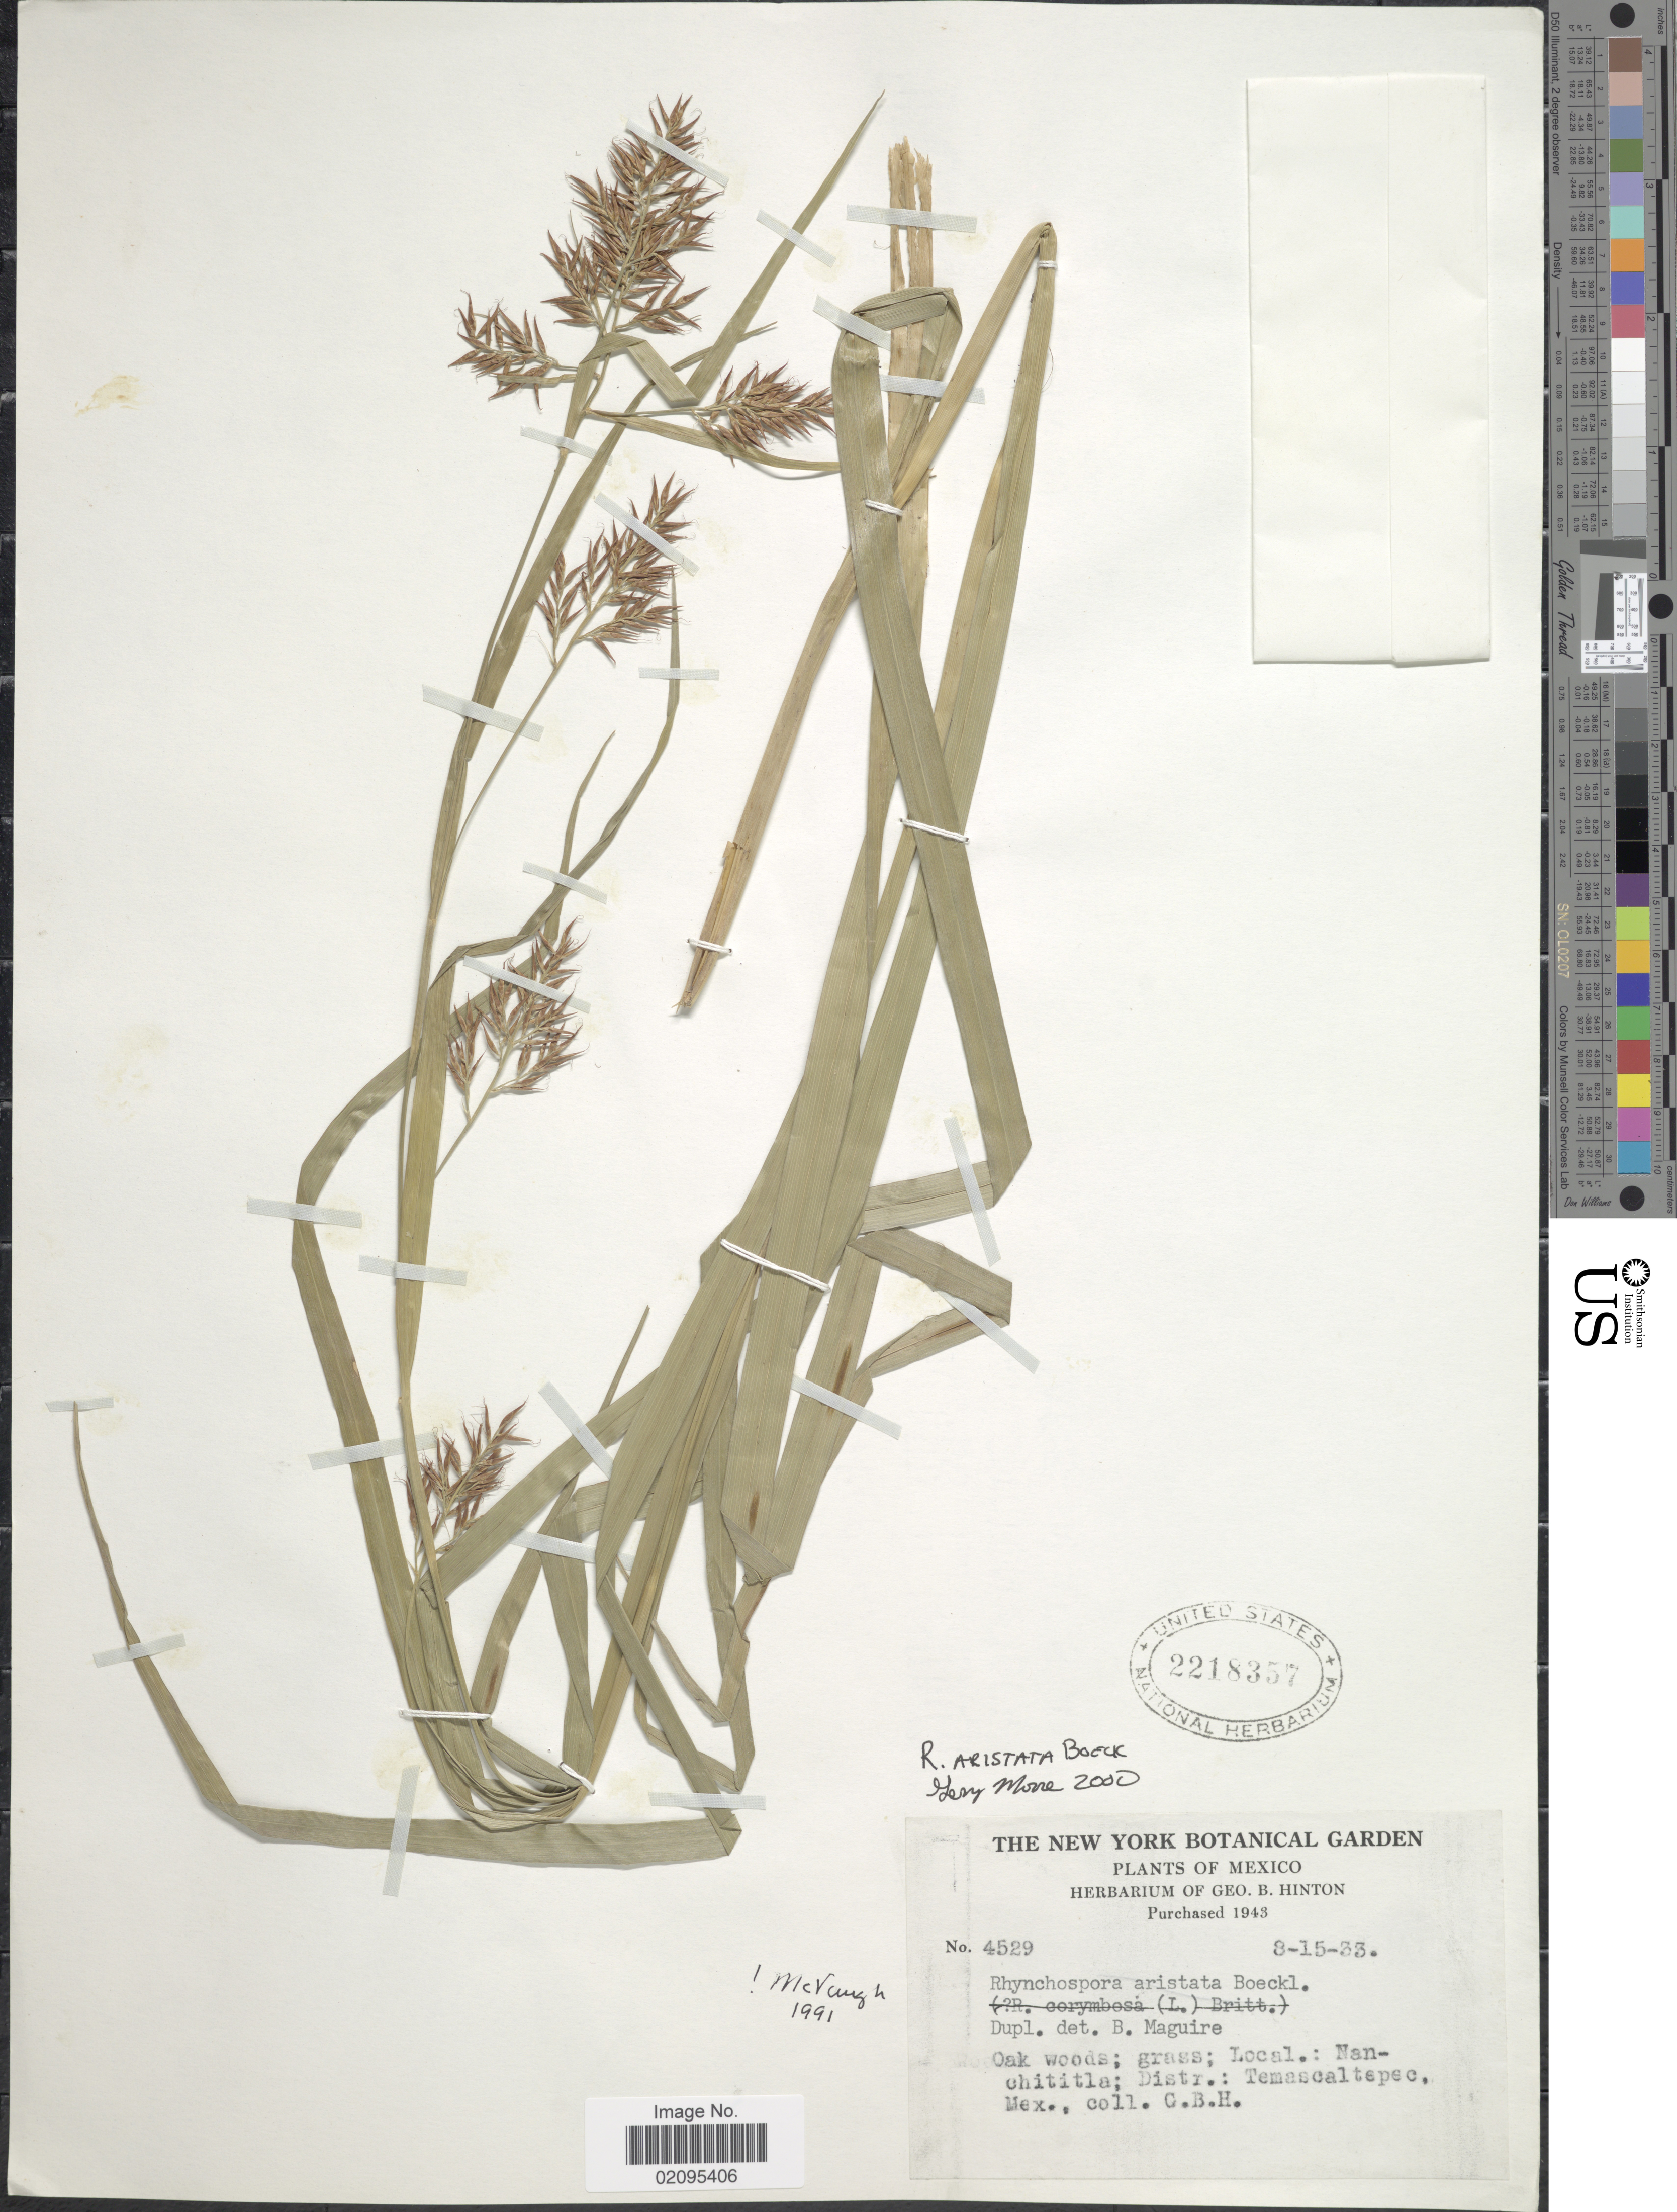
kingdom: Plantae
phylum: Tracheophyta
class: Liliopsida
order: Poales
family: Cyperaceae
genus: Rhynchospora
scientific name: Rhynchospora aristata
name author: Boeckeler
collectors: G. B. Hinton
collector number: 4529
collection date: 1933-08-15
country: Mexico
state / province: México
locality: Nanchititla; Distr.: Temascaltepec.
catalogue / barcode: US 2218357